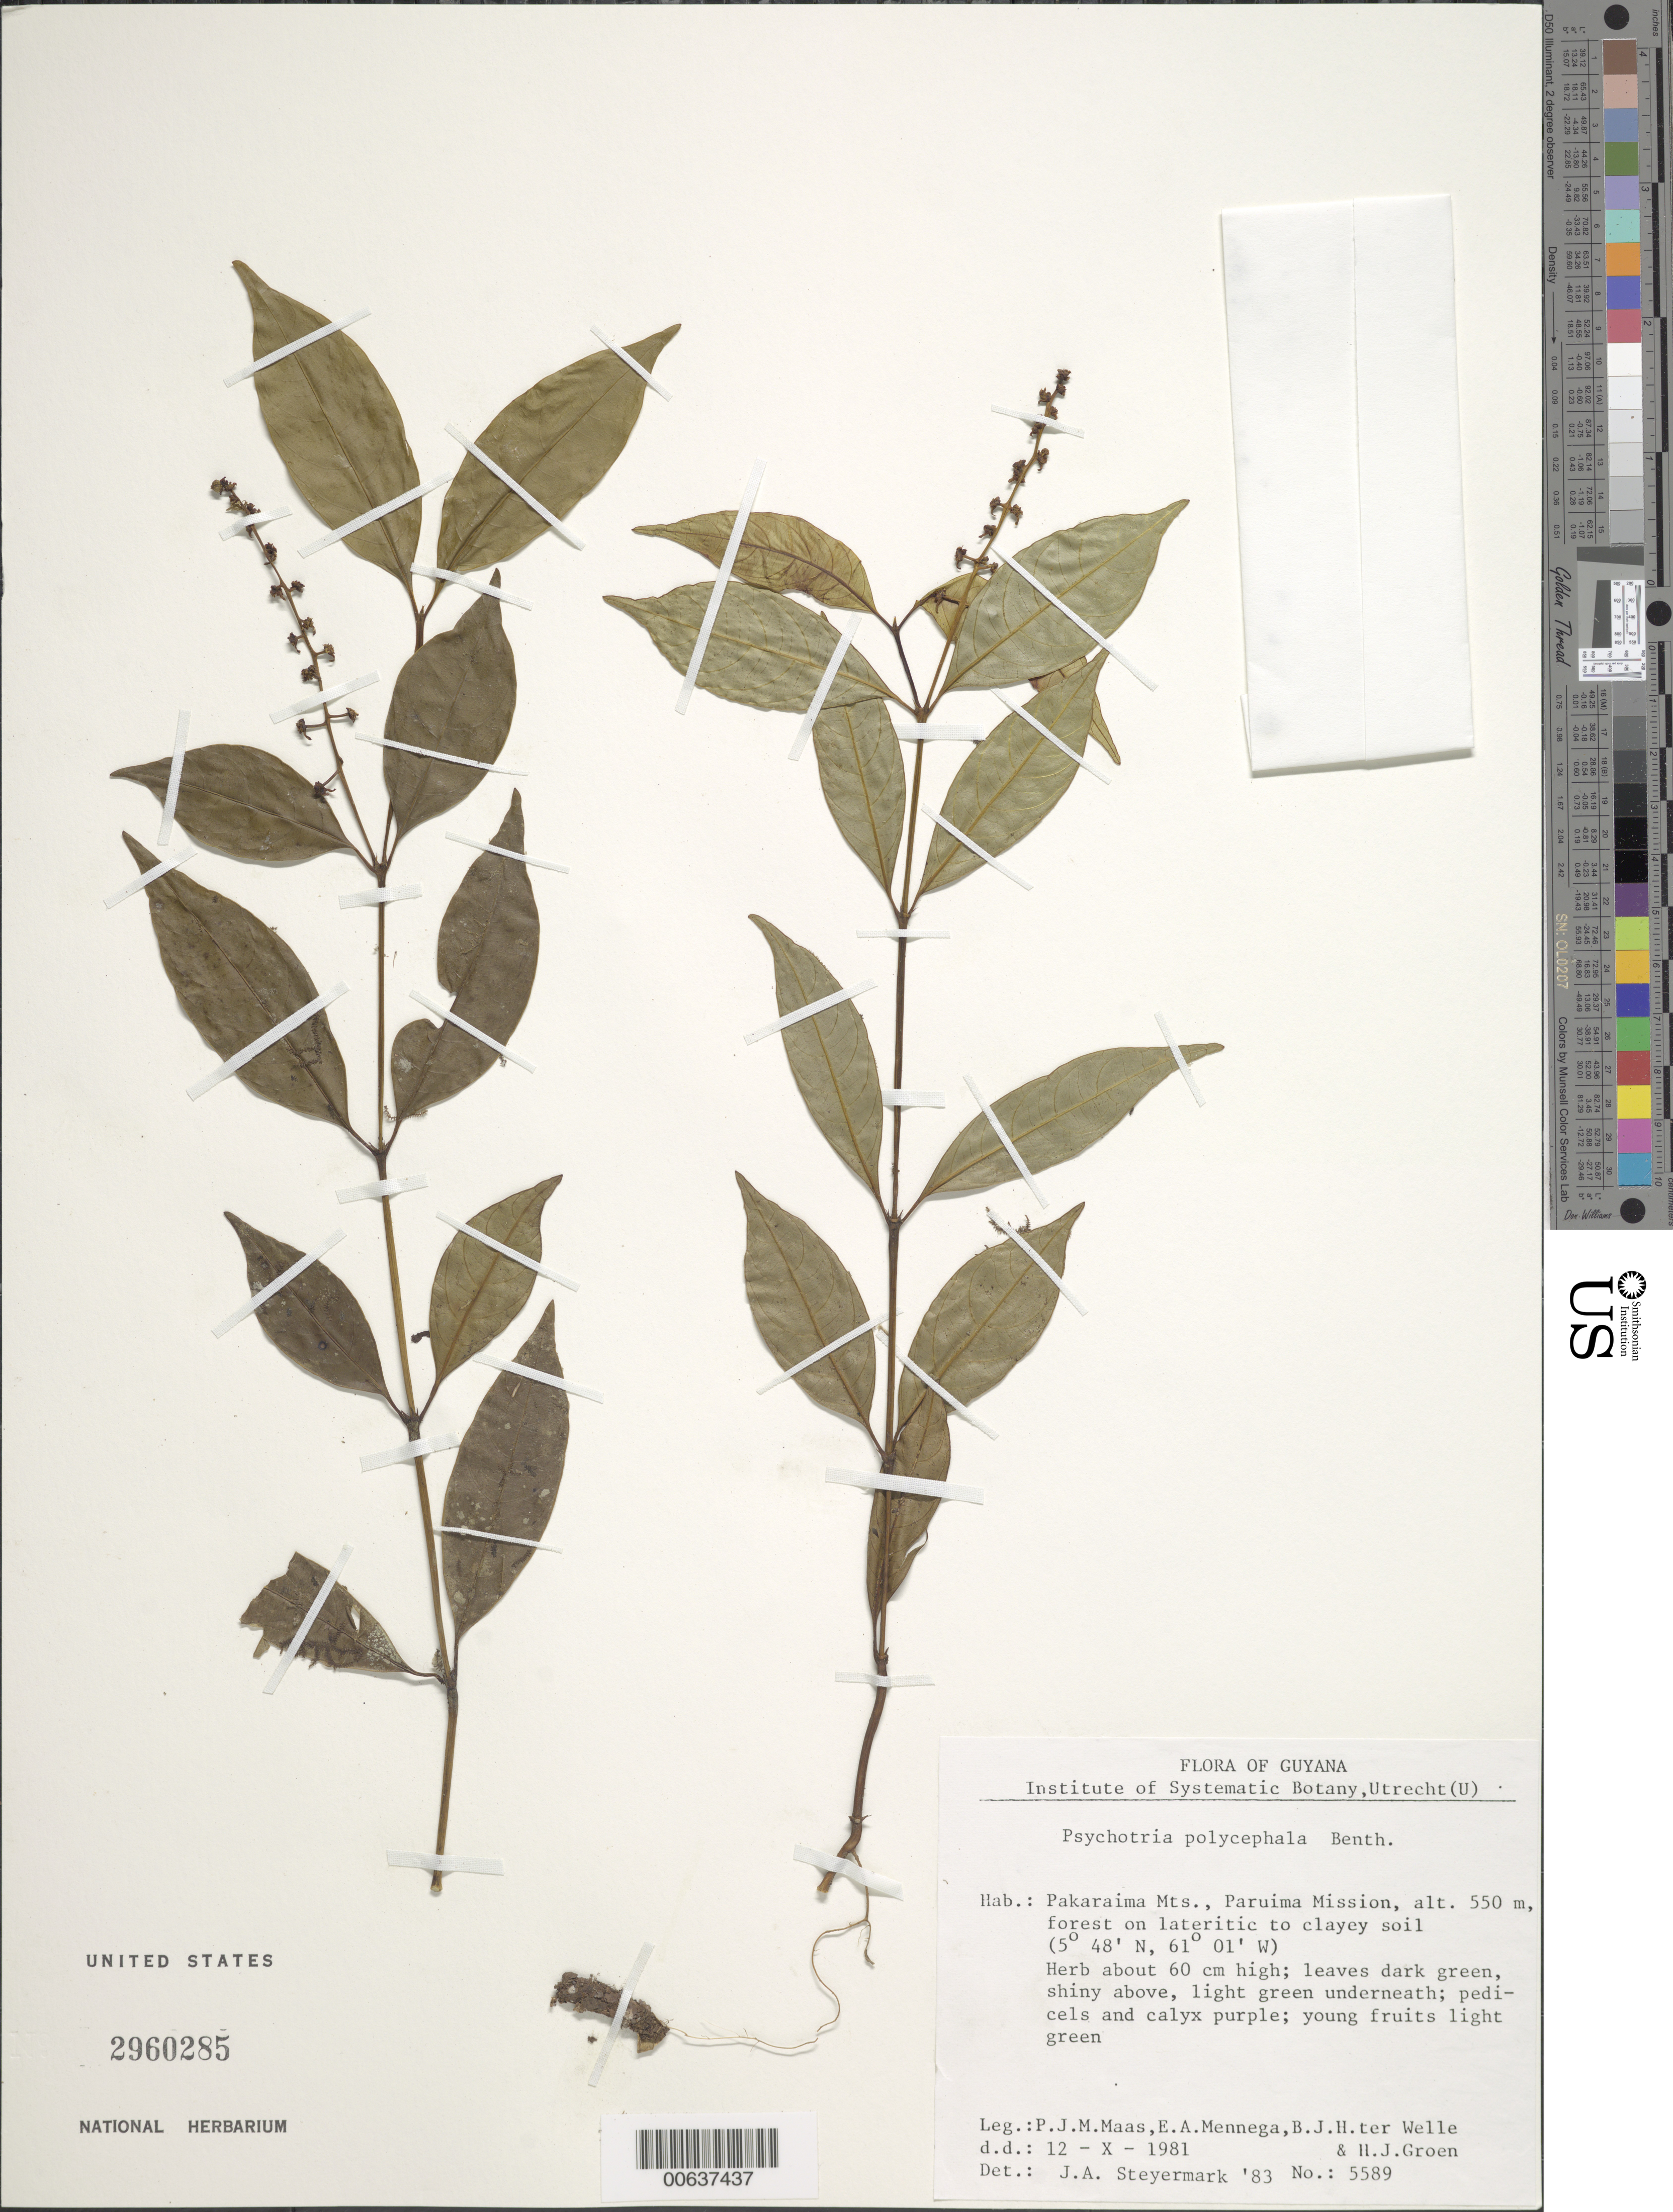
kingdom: Plantae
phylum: Tracheophyta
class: Magnoliopsida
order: Gentianales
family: Rubiaceae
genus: Palicourea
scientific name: Palicourea polycephala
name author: (Benth.) Delprete & J.H. Kirkbr.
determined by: Kirkbride, J. H., Jr.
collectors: P. Maas, E. A. Mennega, B. Welle & H. Groen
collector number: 5589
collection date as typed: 12-Oct-81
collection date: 1981-10-12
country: Guyana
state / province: Cuyuni-Mazaruni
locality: Paruima Mission, Pakaraima Mts.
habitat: Forest on lateritic to clayey soil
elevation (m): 550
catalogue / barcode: US 2960285